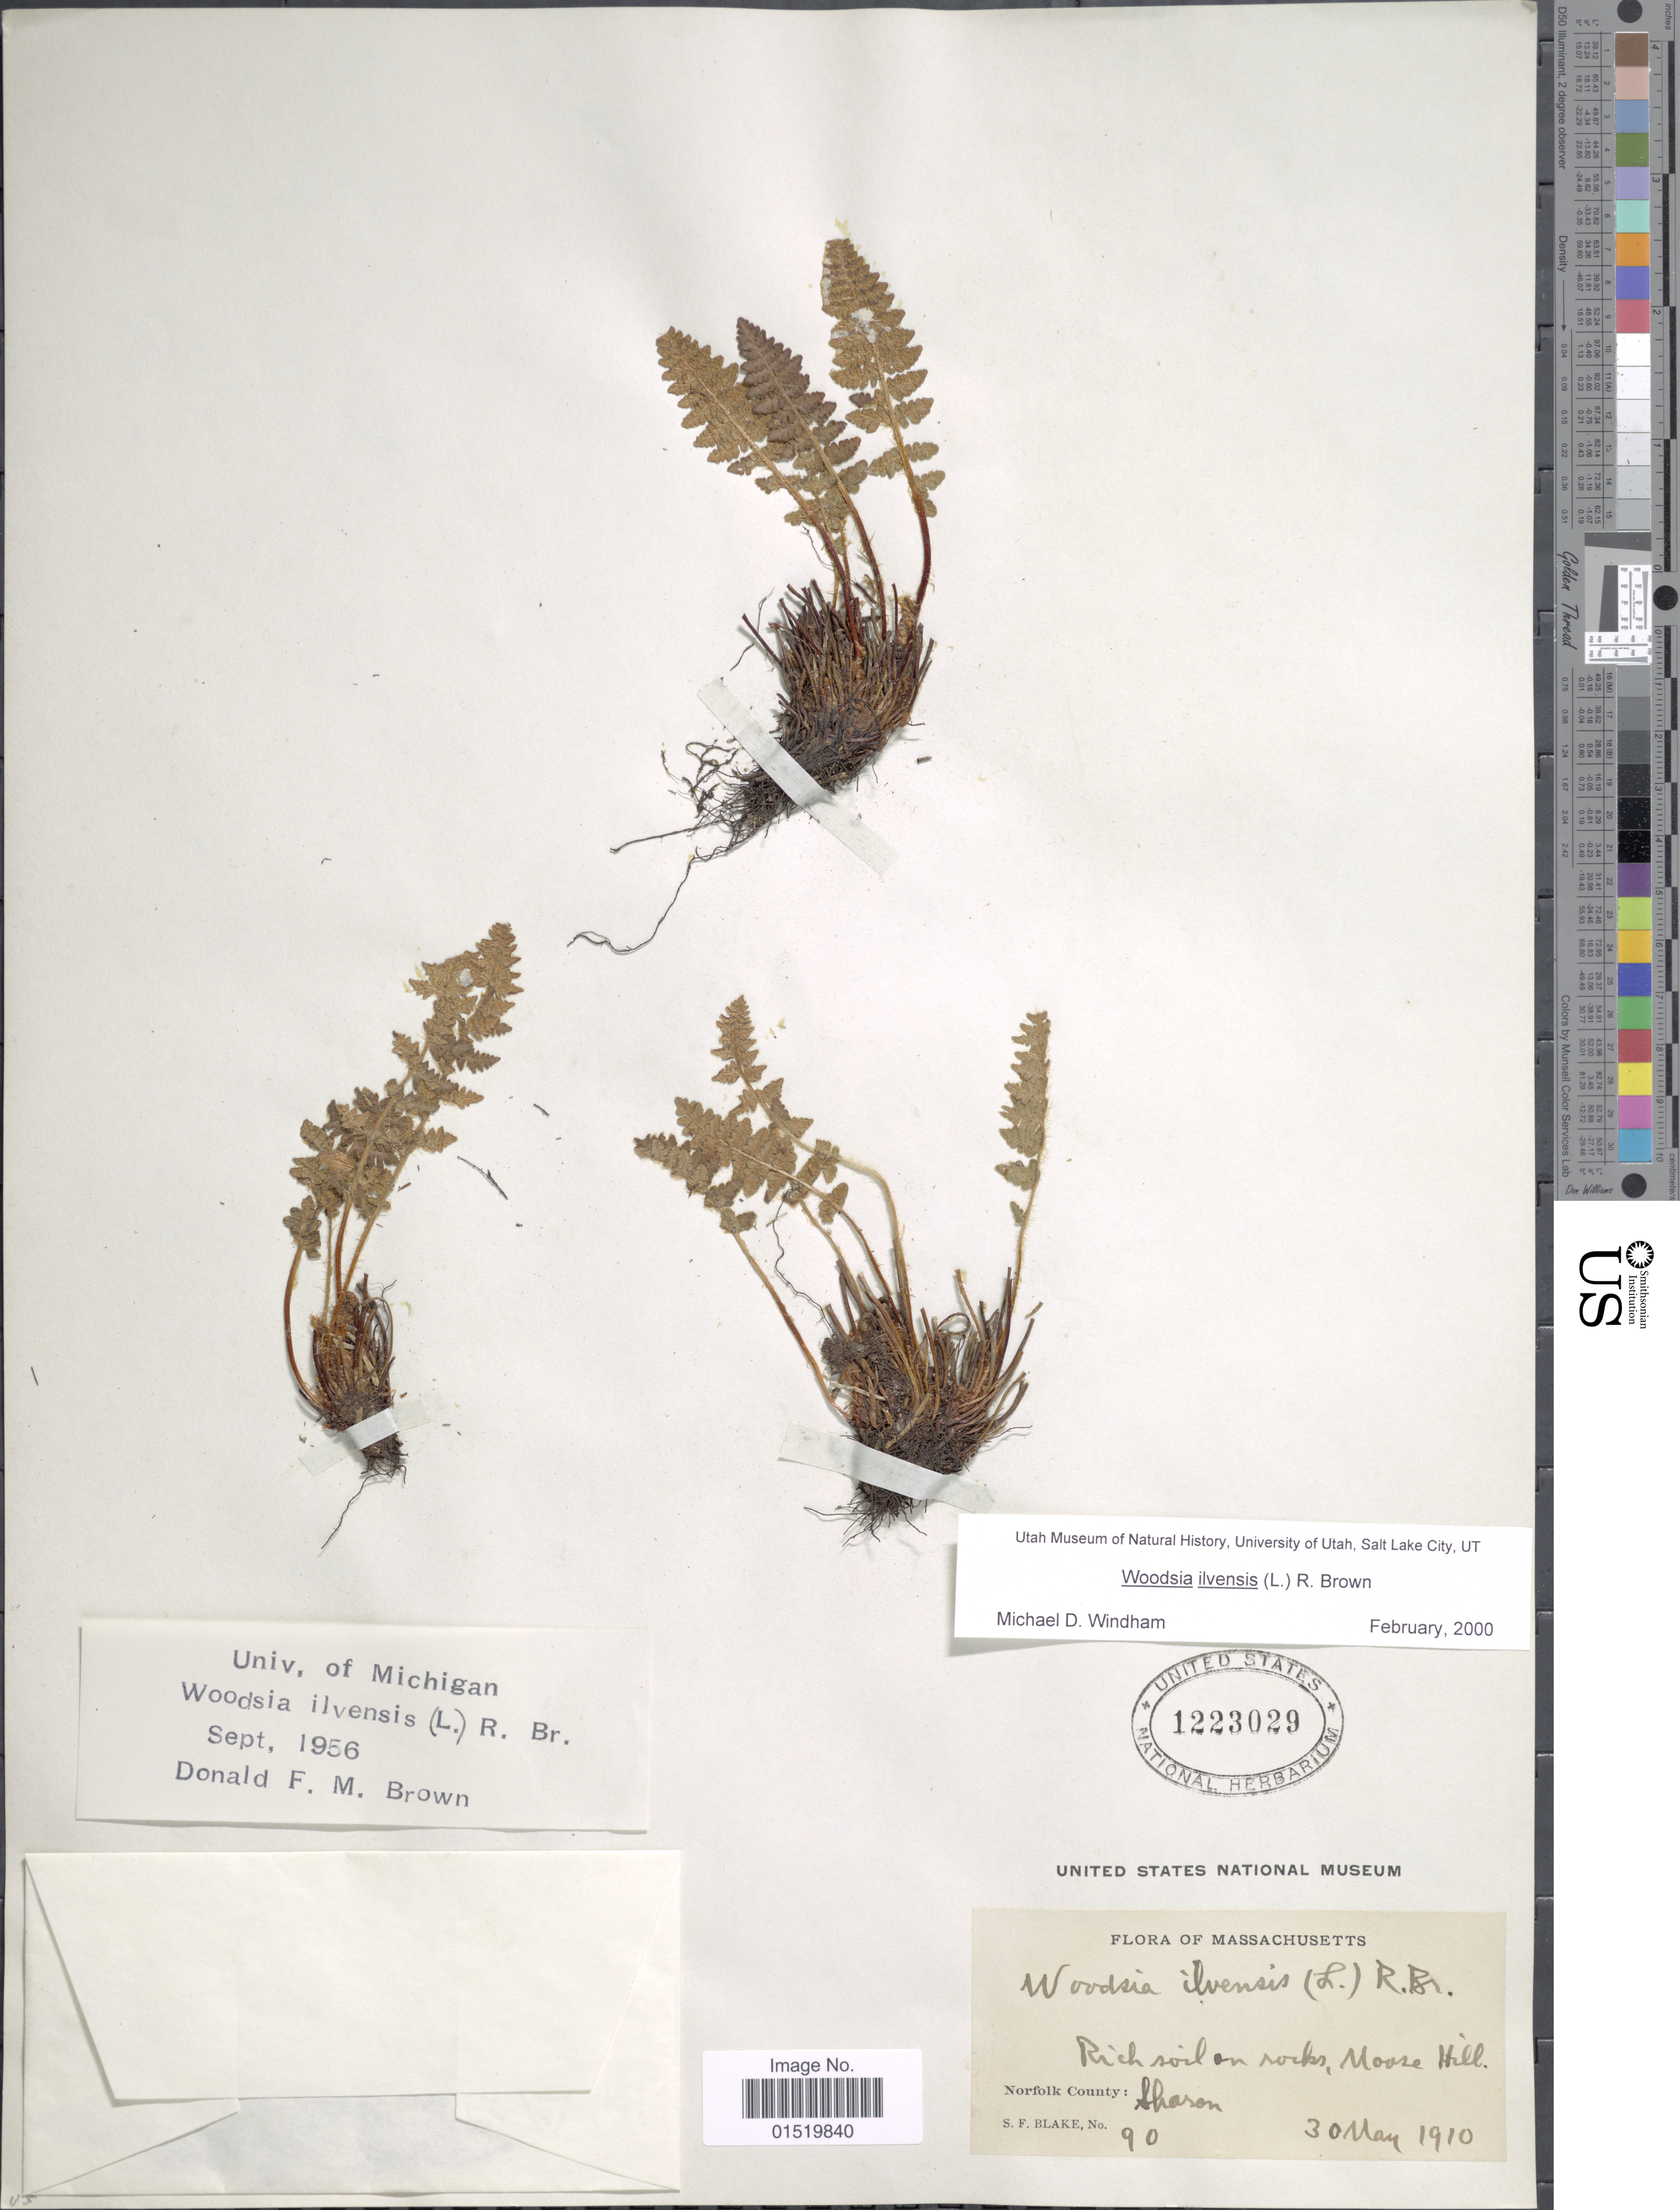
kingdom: Plantae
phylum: Tracheophyta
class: Polypodiopsida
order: Polypodiales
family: Woodsiaceae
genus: Woodsia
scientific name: Woodsia ilvensis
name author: (L.) R. Br.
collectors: S. Blake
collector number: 90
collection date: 1910-05-30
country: United States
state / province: Massachusetts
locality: Rich soil on rocks, Moose Hill, Norfolk County: Sharon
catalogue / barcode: US 1223029